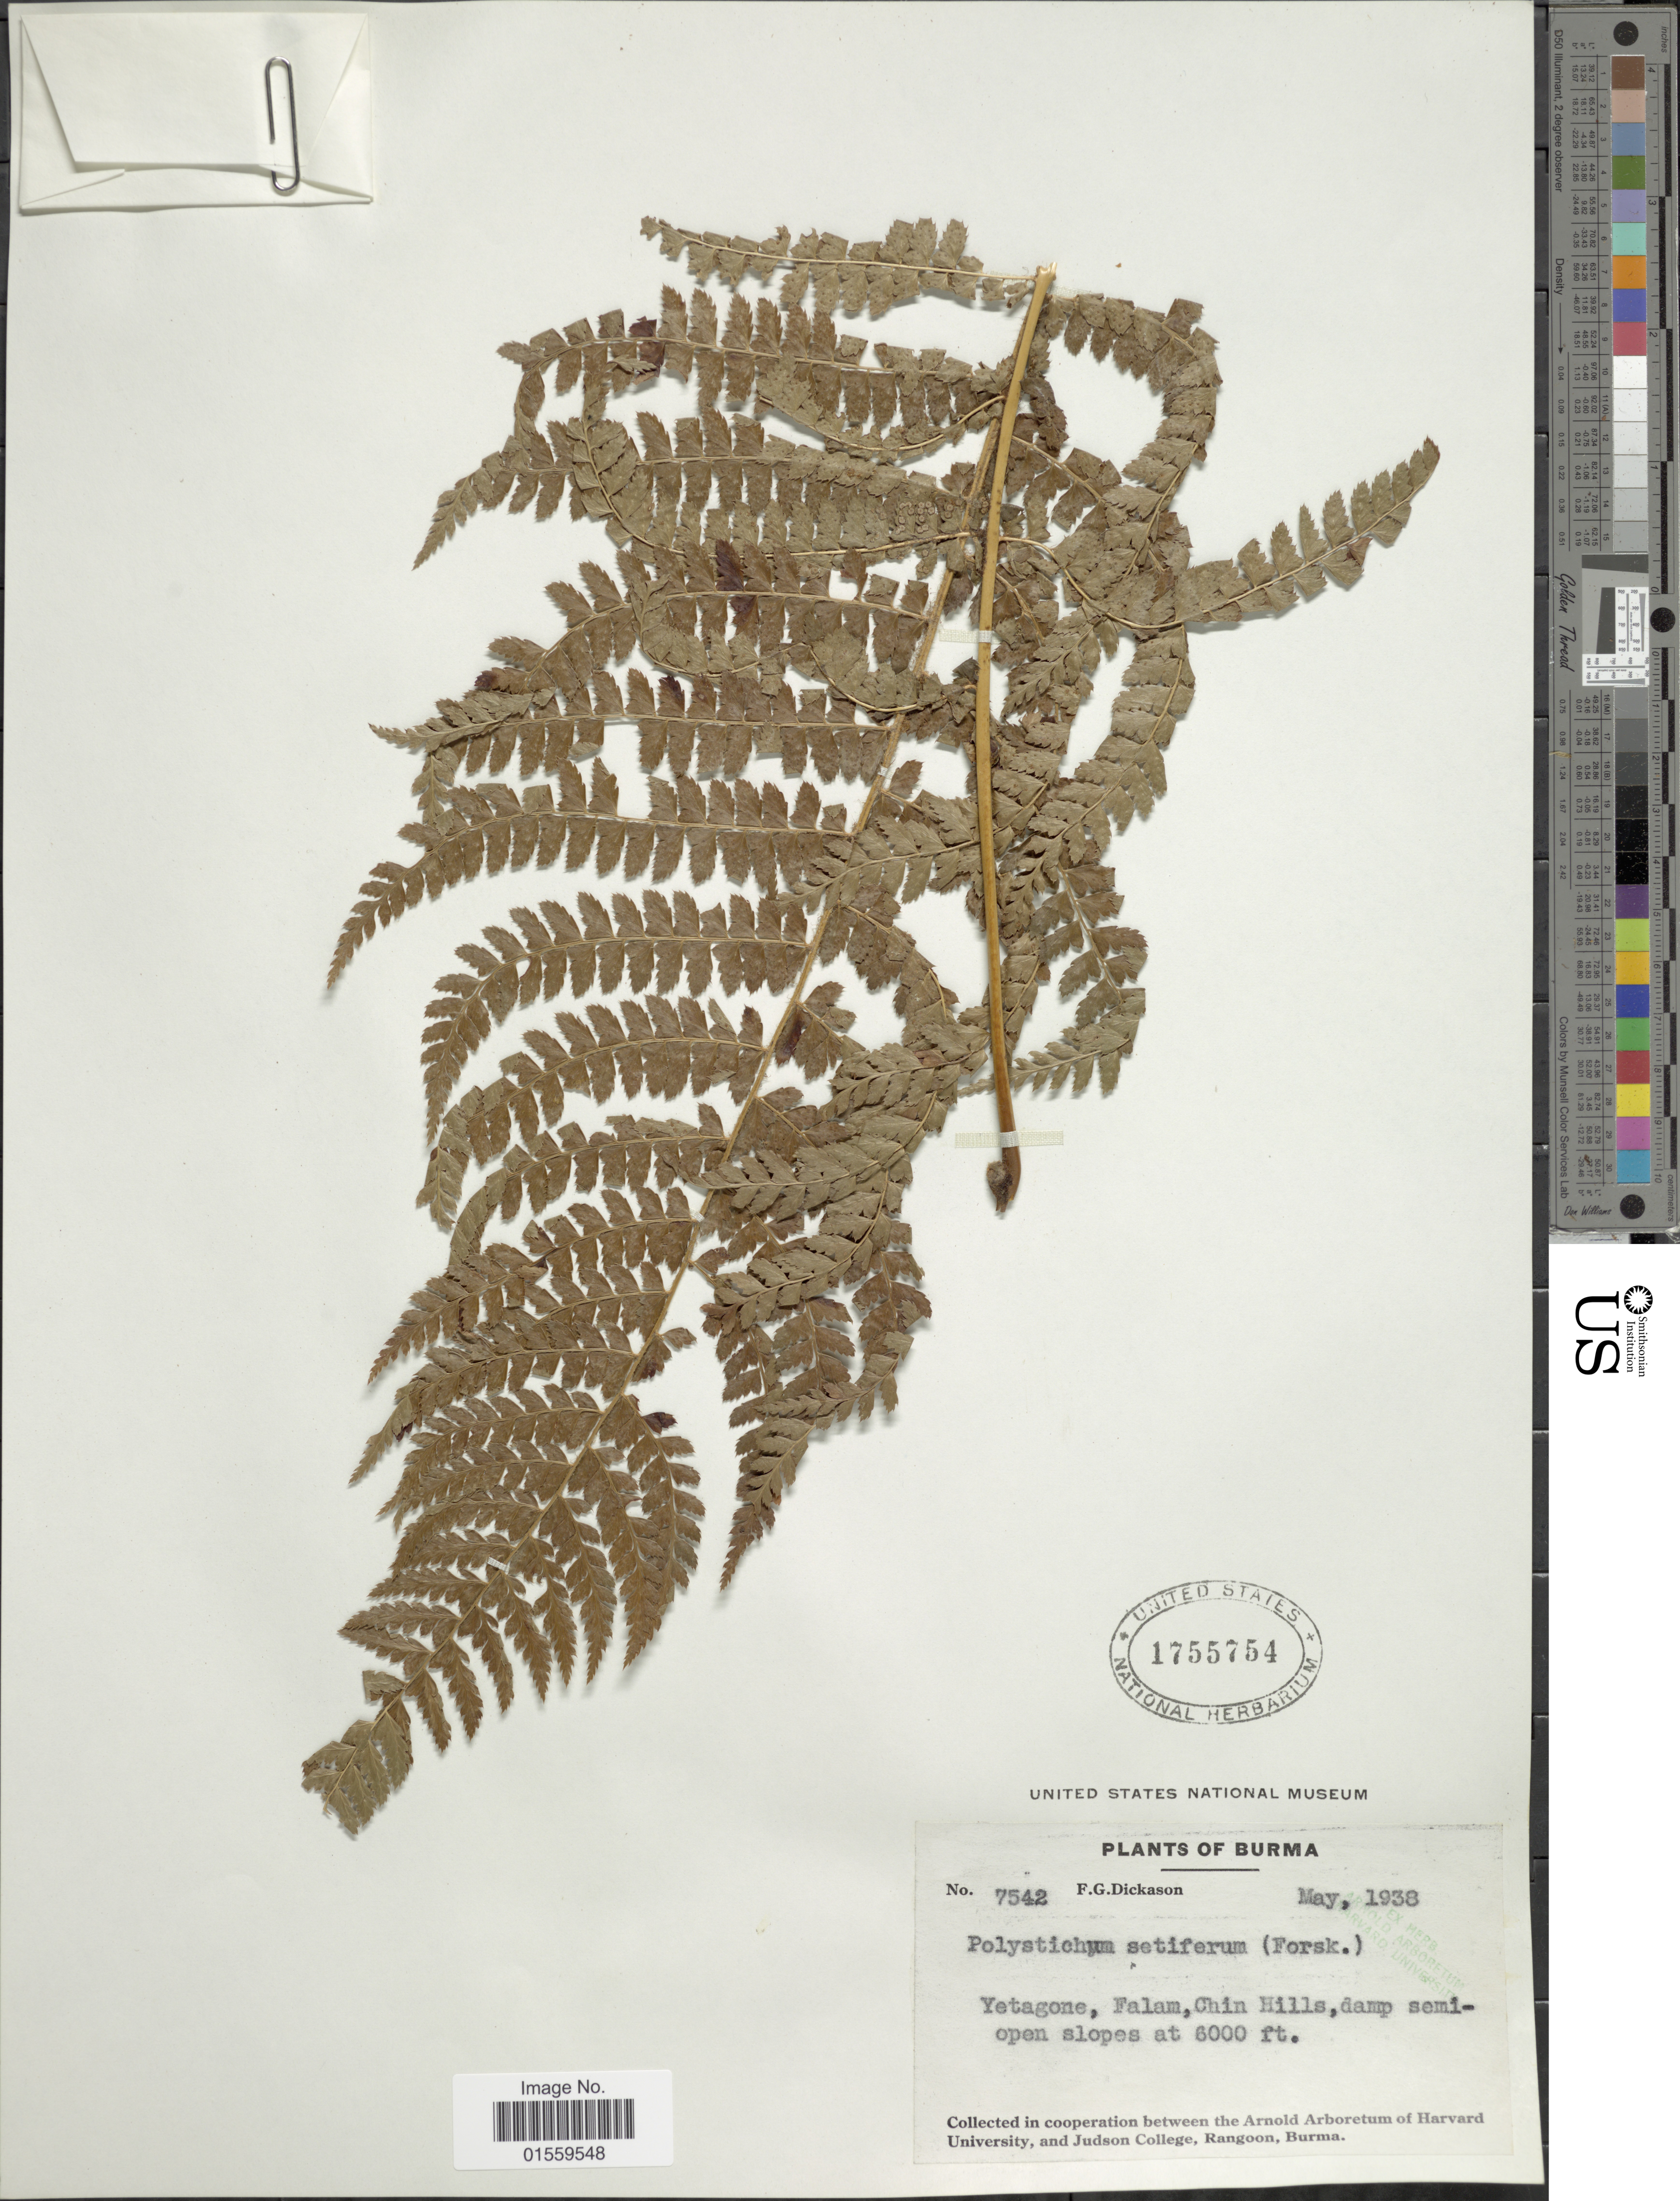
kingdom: Plantae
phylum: Tracheophyta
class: Polypodiopsida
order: Polypodiales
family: Dryopteridaceae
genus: Polystichum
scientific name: Polystichum setiferum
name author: (Forssk.) Moore ex Woynar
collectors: F. Dickason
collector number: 7542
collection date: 1938-05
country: Myanmar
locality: Burma, Yetagone, Falam, Chin Hills.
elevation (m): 1829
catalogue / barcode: US 1755754